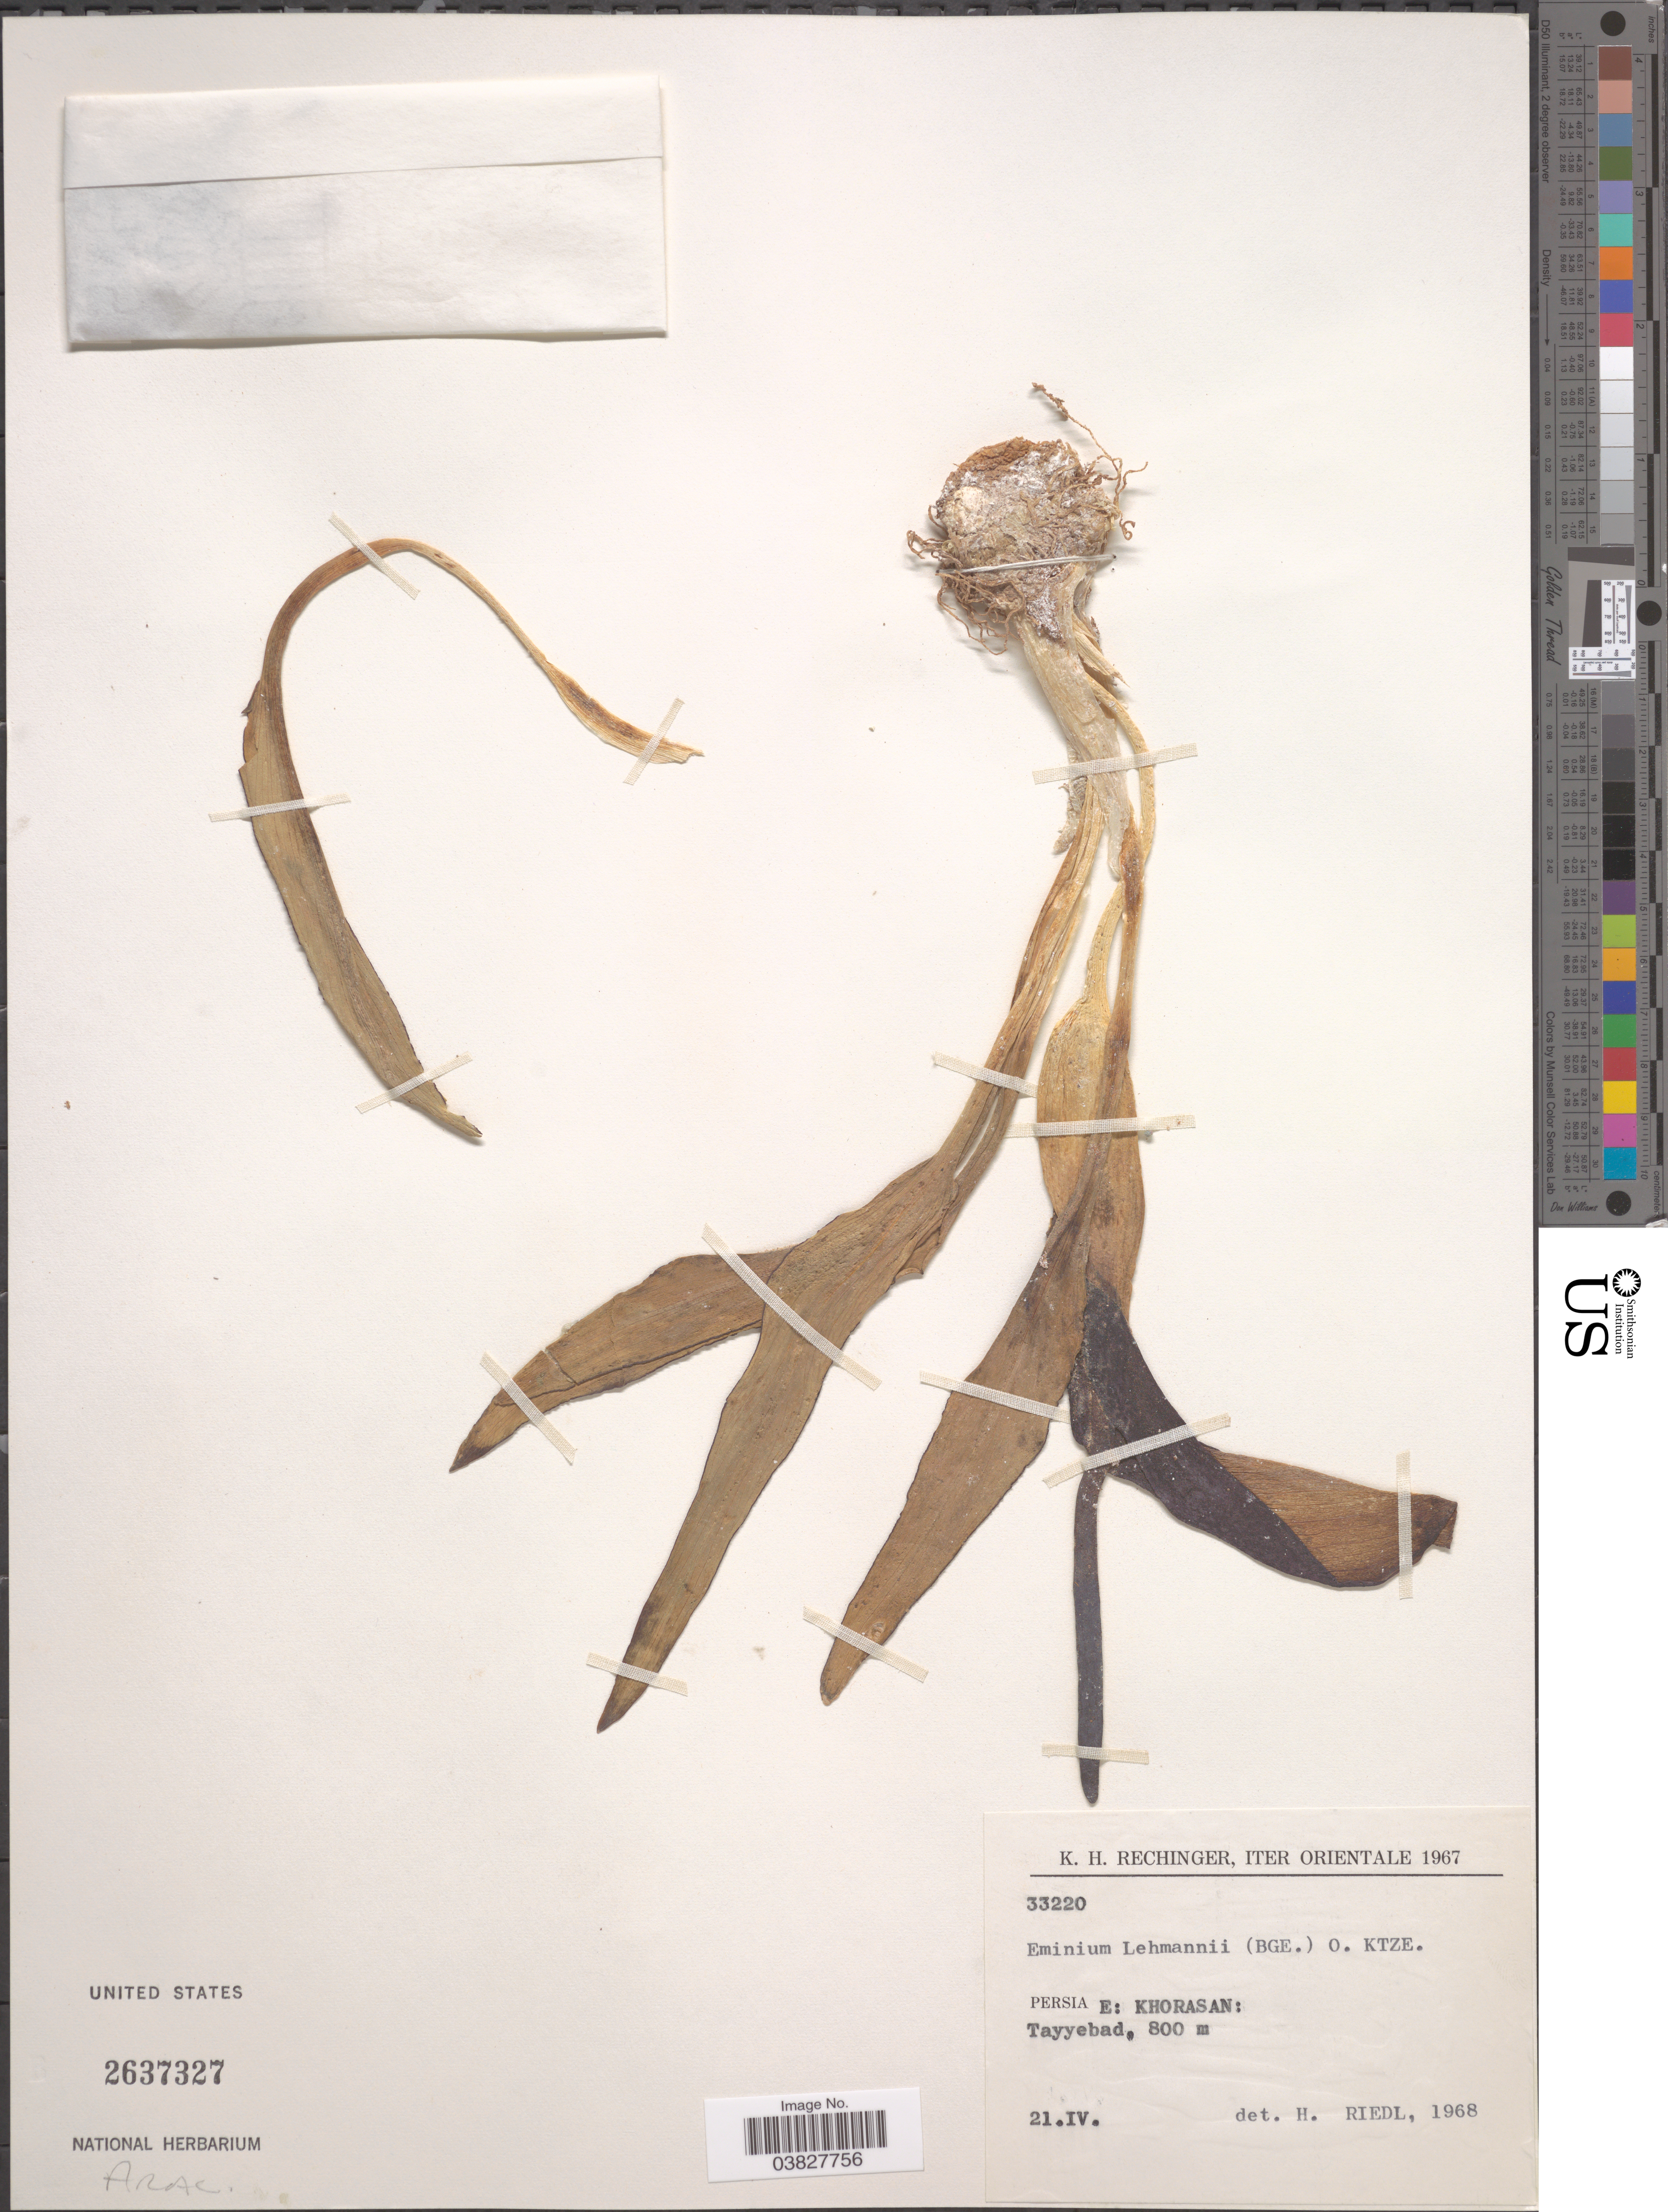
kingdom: Plantae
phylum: Tracheophyta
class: Liliopsida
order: Alismatales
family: Araceae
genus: Eminium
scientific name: Eminium lehmannii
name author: (Bunge) Kuntze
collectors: K. H. Rechinger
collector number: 33220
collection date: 1967-04-21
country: Iran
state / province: Khorasan [obsolete]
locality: Iter Orientale. Persia E: Khorasan: Tayyebad.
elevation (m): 800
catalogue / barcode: US 2637327